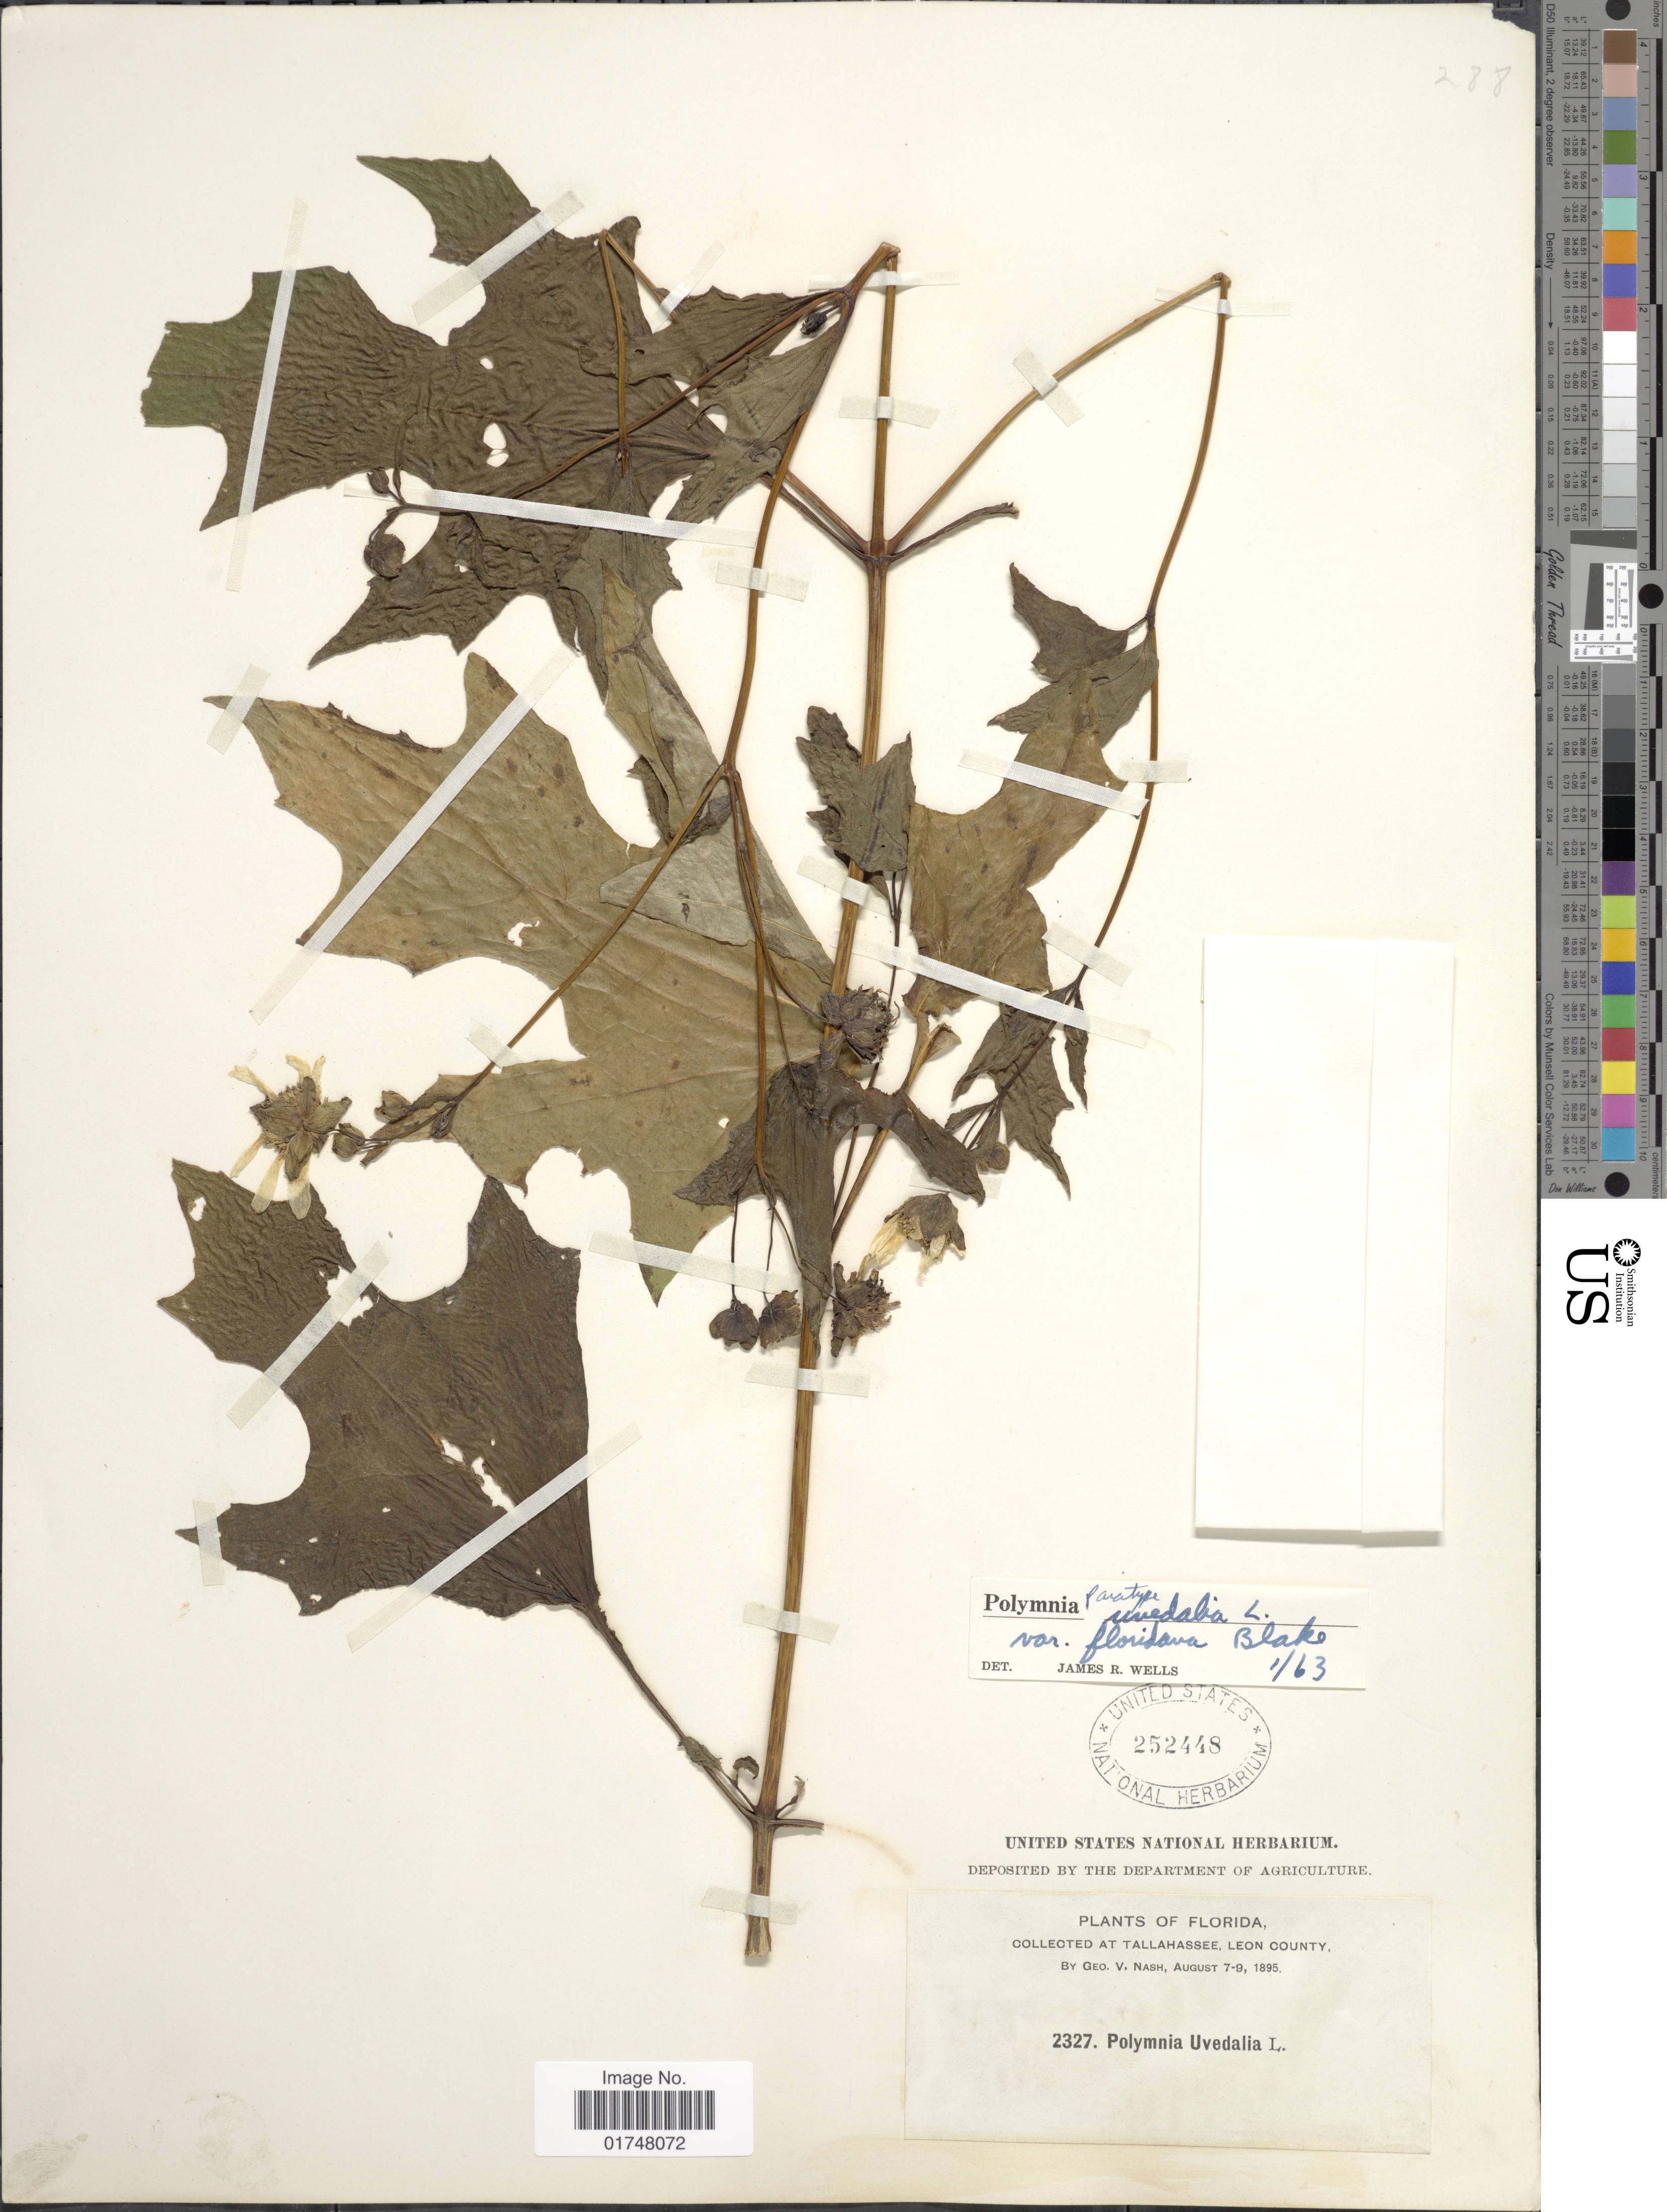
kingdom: Plantae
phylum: Tracheophyta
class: Magnoliopsida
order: Asterales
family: Asteraceae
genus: Smallanthus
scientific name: Smallanthus uvedalia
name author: (L.) Mack. ex Mack.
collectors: G. V. Nash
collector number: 2327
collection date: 1895-08-07/1895-08-09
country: United States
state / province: Florida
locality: Tallahassee, Leon County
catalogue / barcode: US 252448